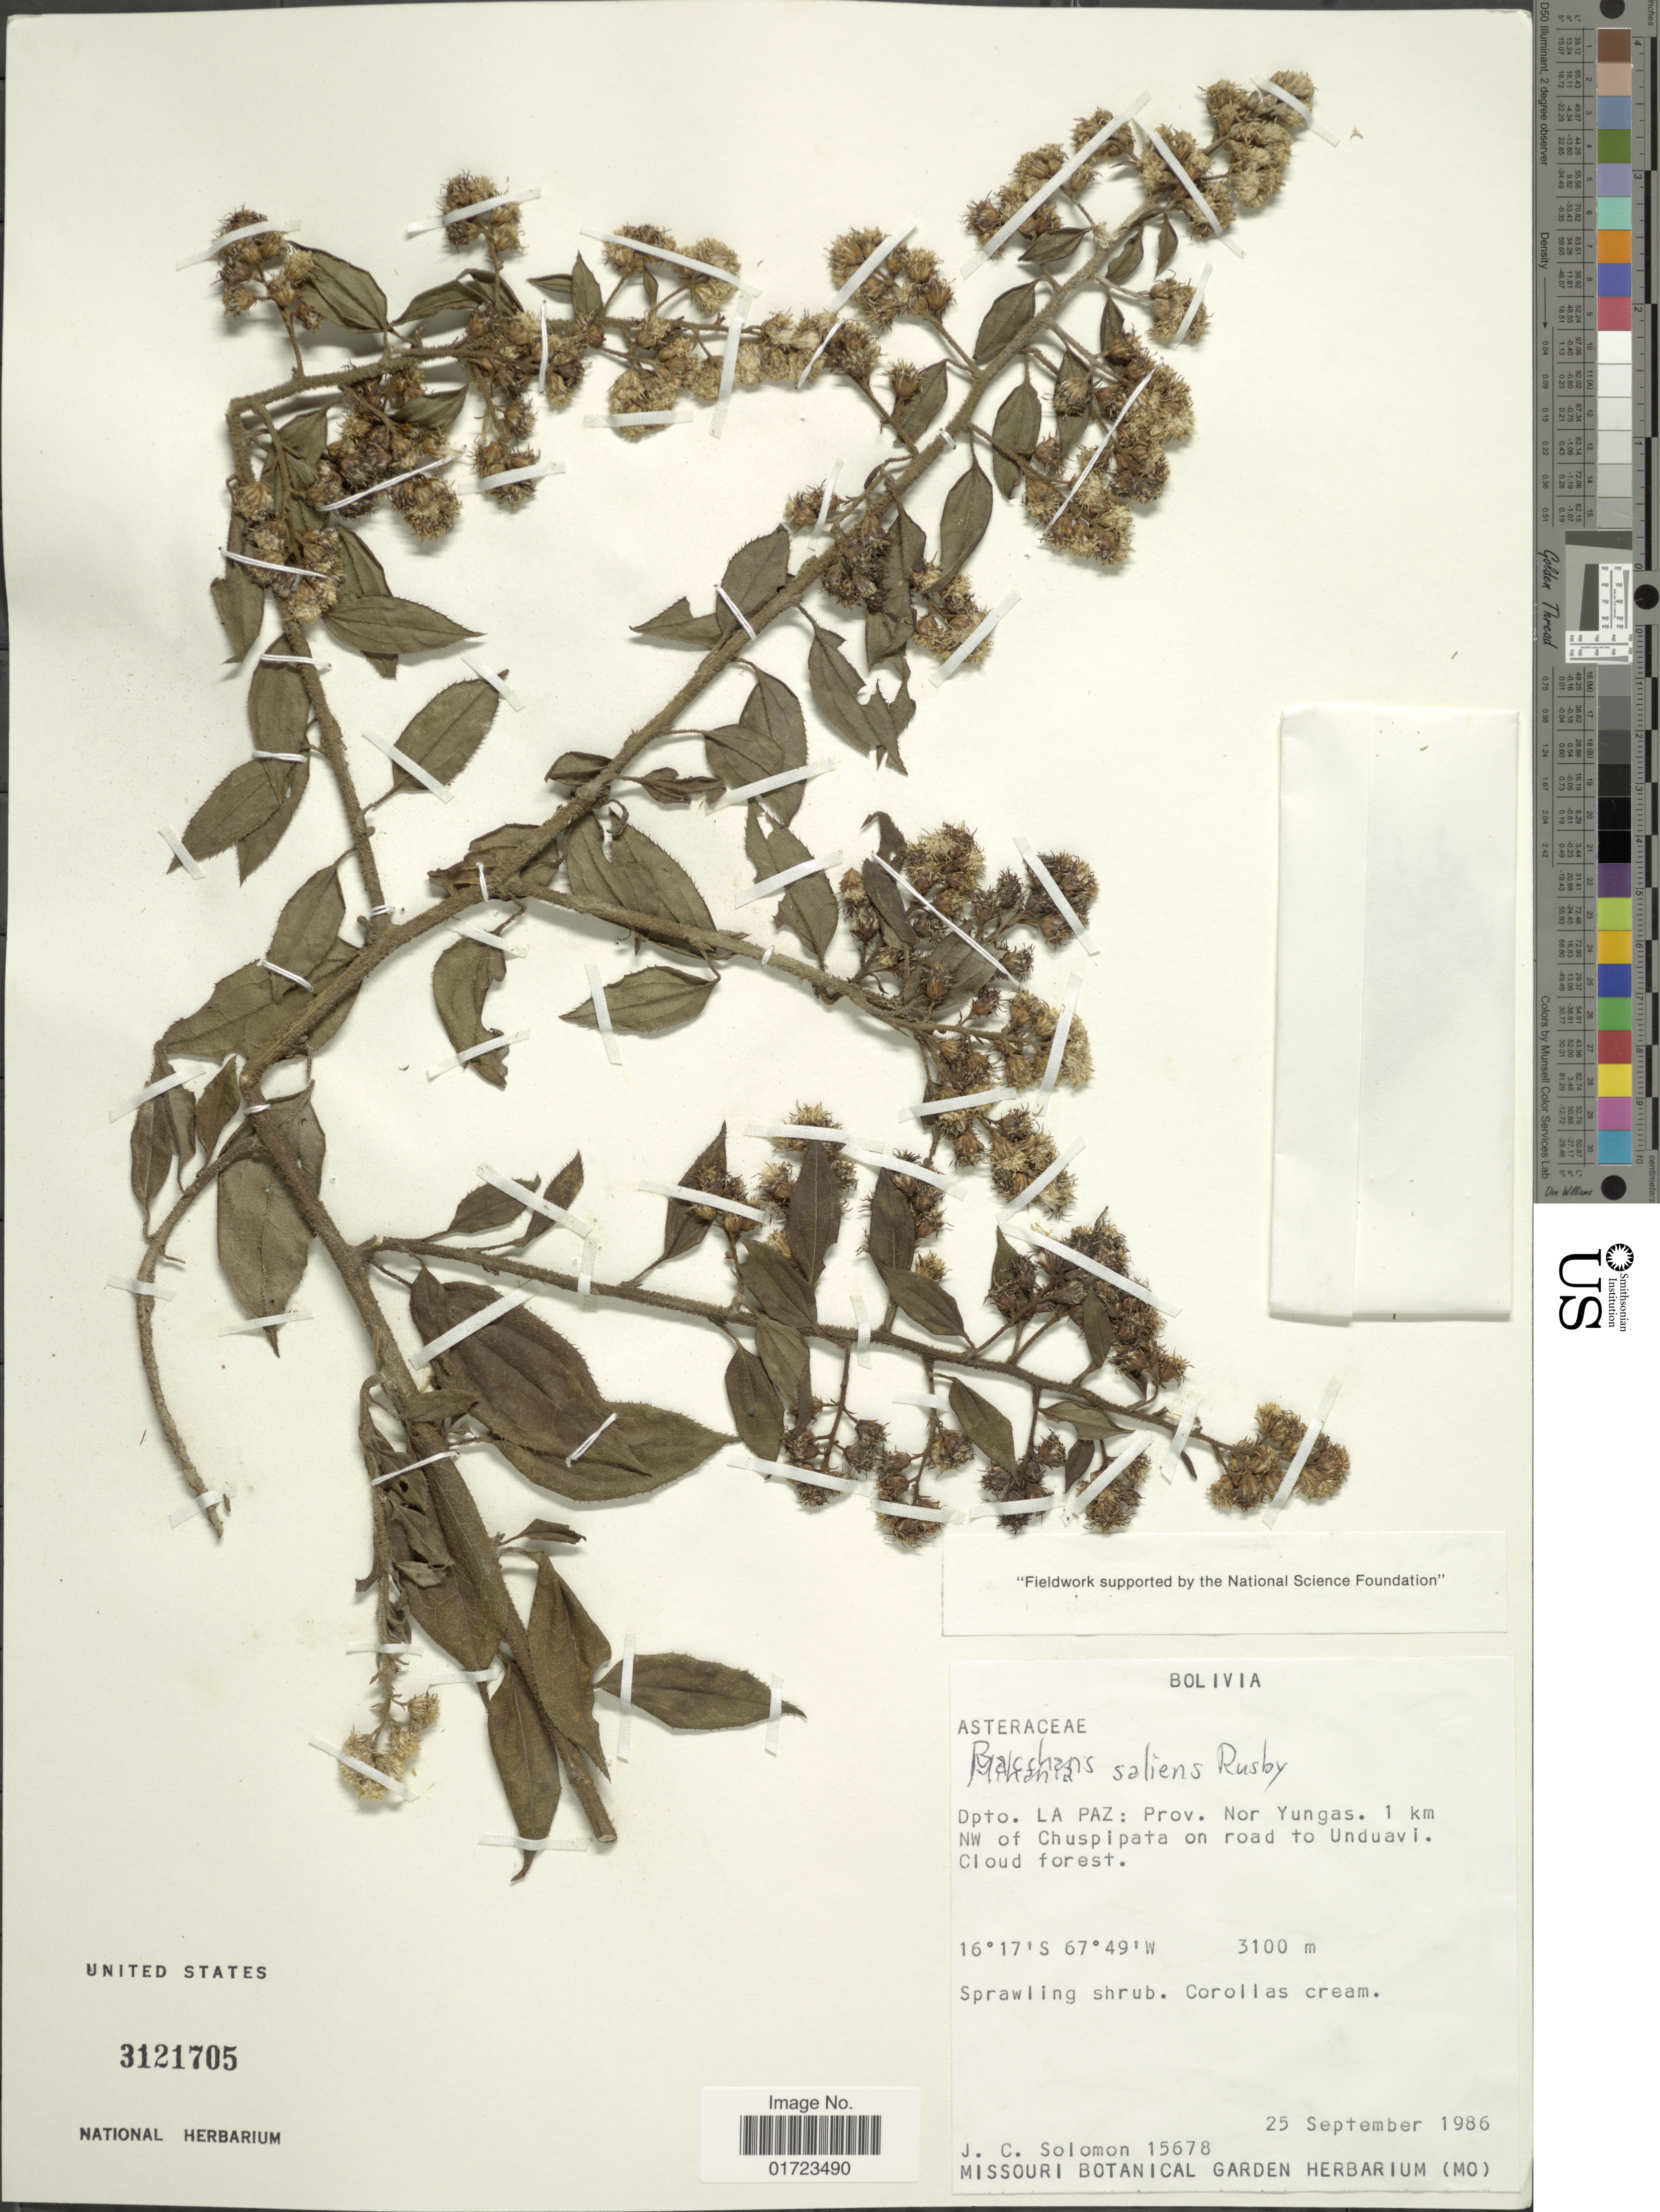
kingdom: Plantae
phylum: Tracheophyta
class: Magnoliopsida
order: Asterales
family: Asteraceae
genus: Baccharis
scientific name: Baccharis saliens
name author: Rusby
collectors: J. C. Solomon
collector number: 15678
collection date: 1986-09-25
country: Bolivia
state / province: La Paz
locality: Dpto. La Paz: Prov. Nor. Yungas, 1 km NW of Chuspipata on road to Unduavi.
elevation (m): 3100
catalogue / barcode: US 3121705